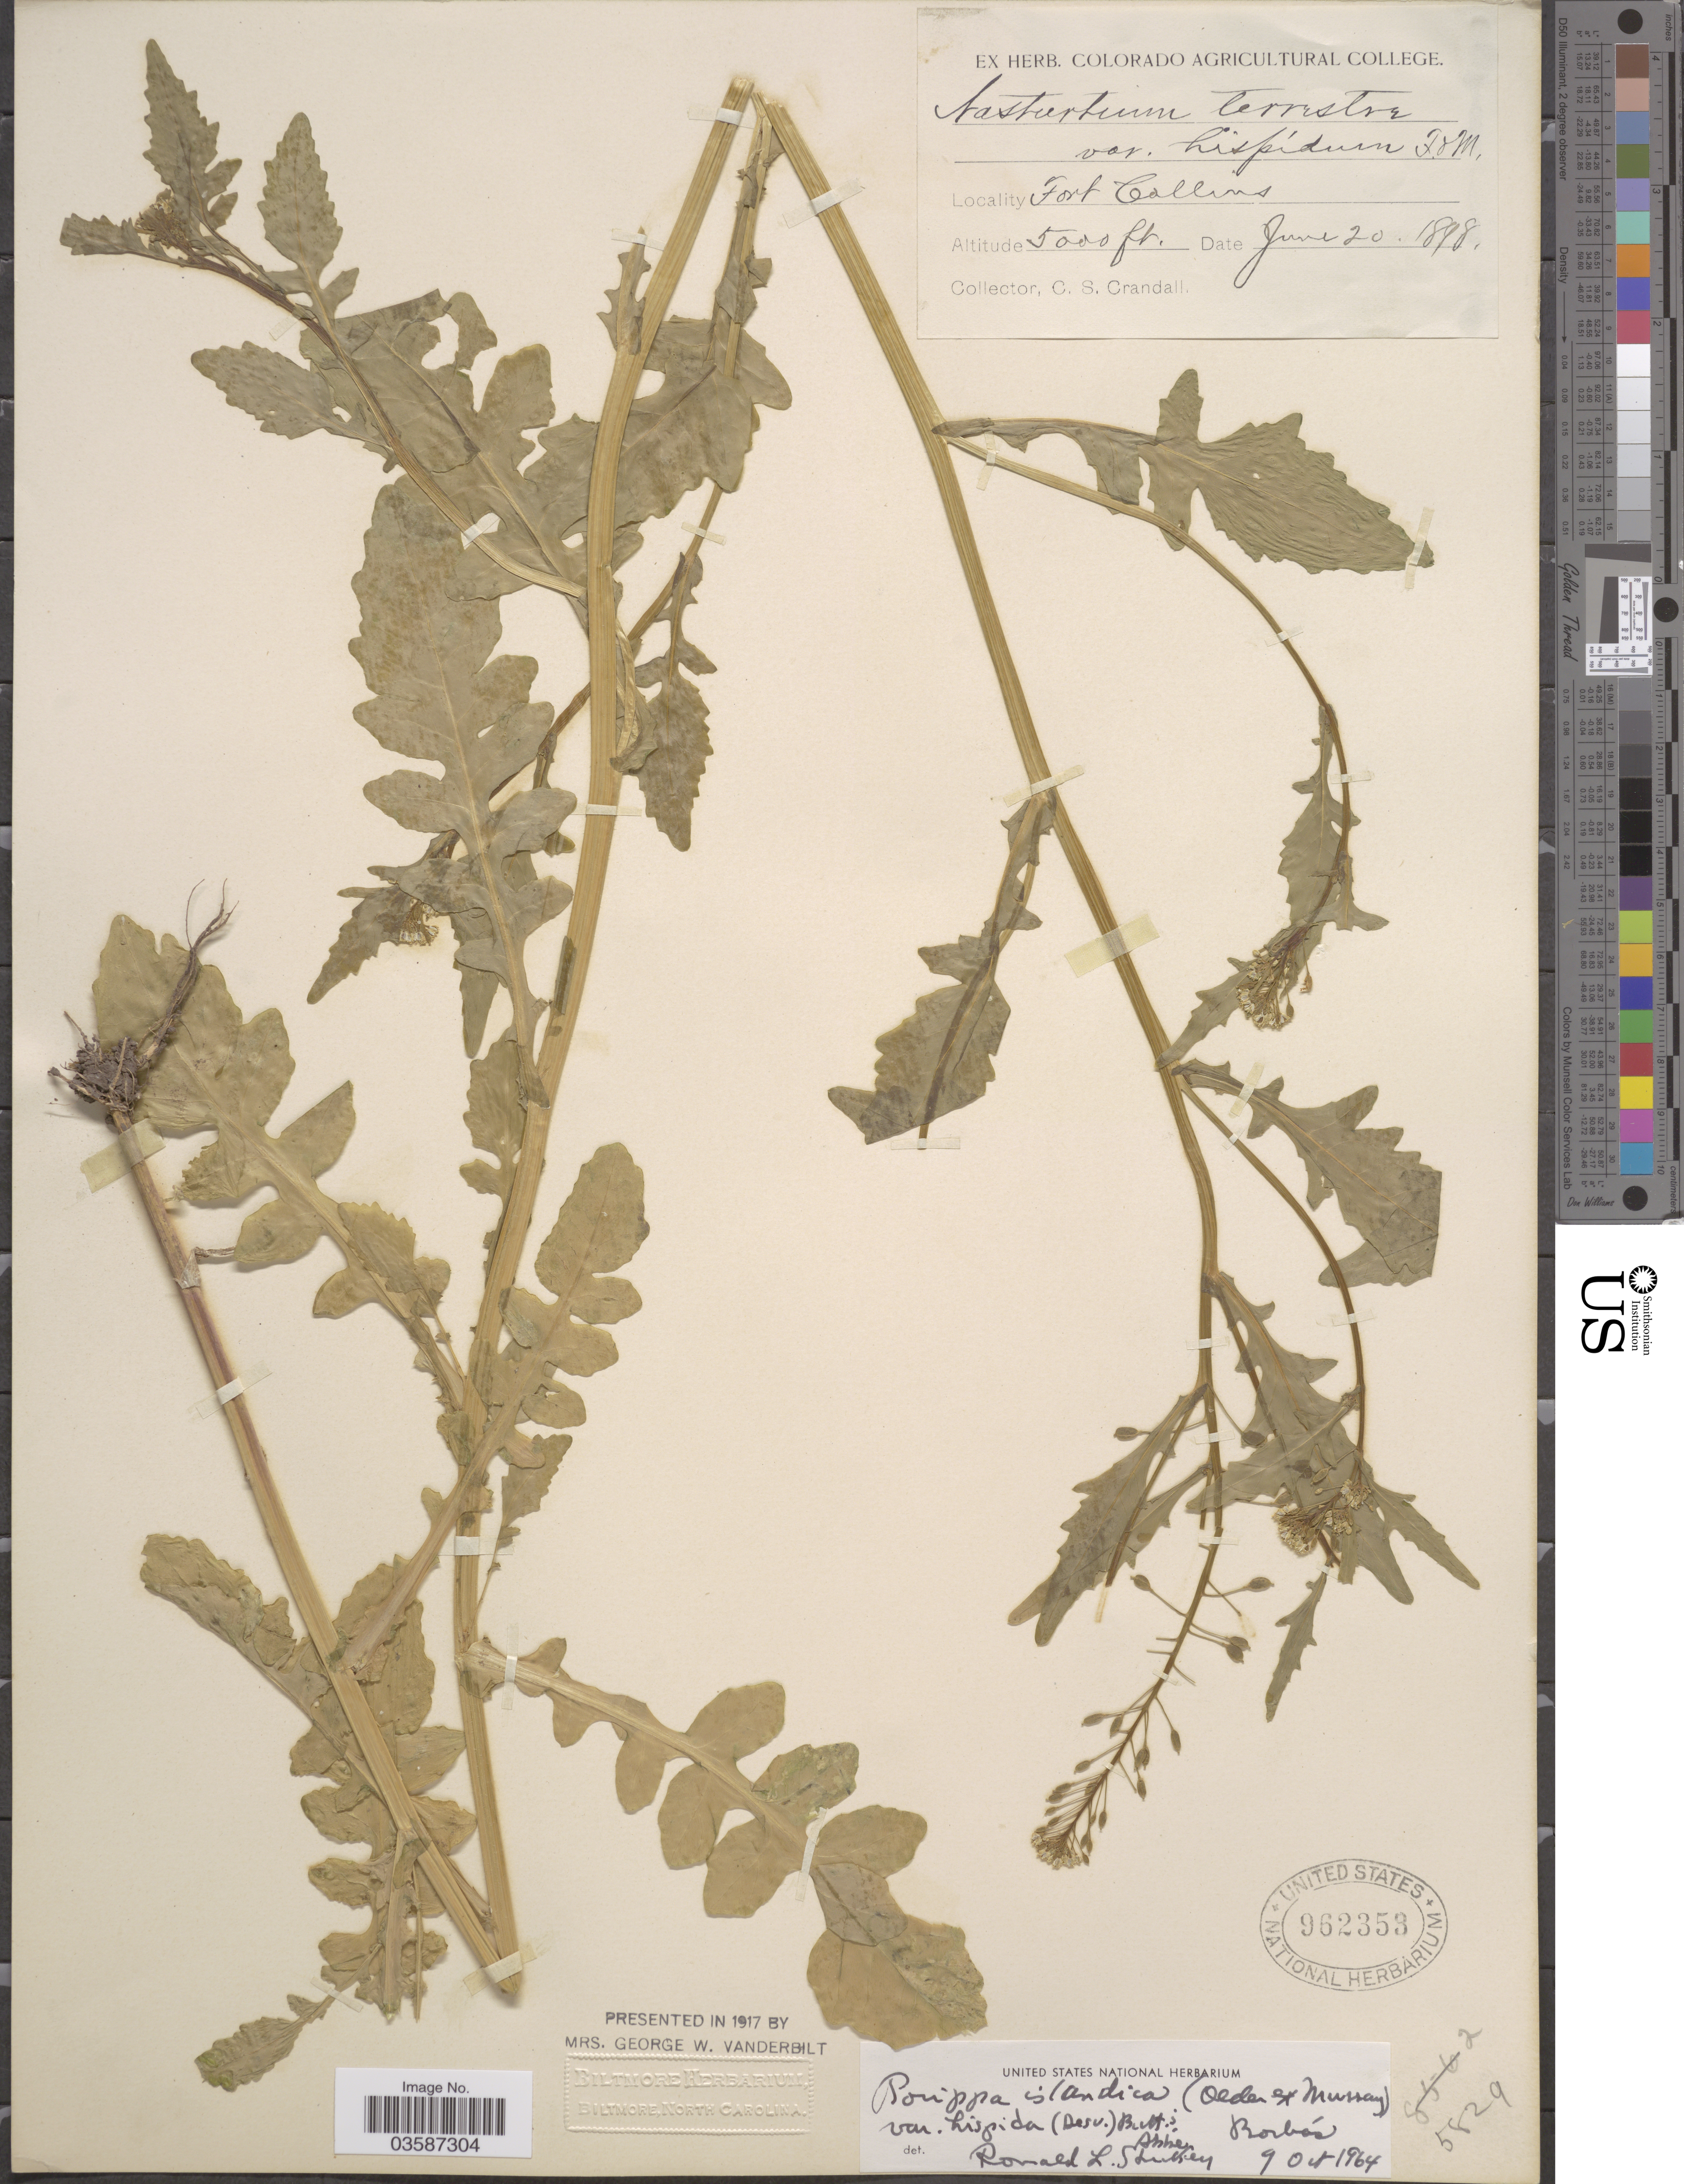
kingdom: Plantae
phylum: Tracheophyta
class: Magnoliopsida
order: Brassicales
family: Brassicaceae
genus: Rorippa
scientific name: Rorippa islandica var. hispida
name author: (Desv.) Butters & Abbe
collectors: C. Crandall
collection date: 1898-06-20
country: United States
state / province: Colorado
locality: Fort Collins.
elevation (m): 1524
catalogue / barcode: US 962353